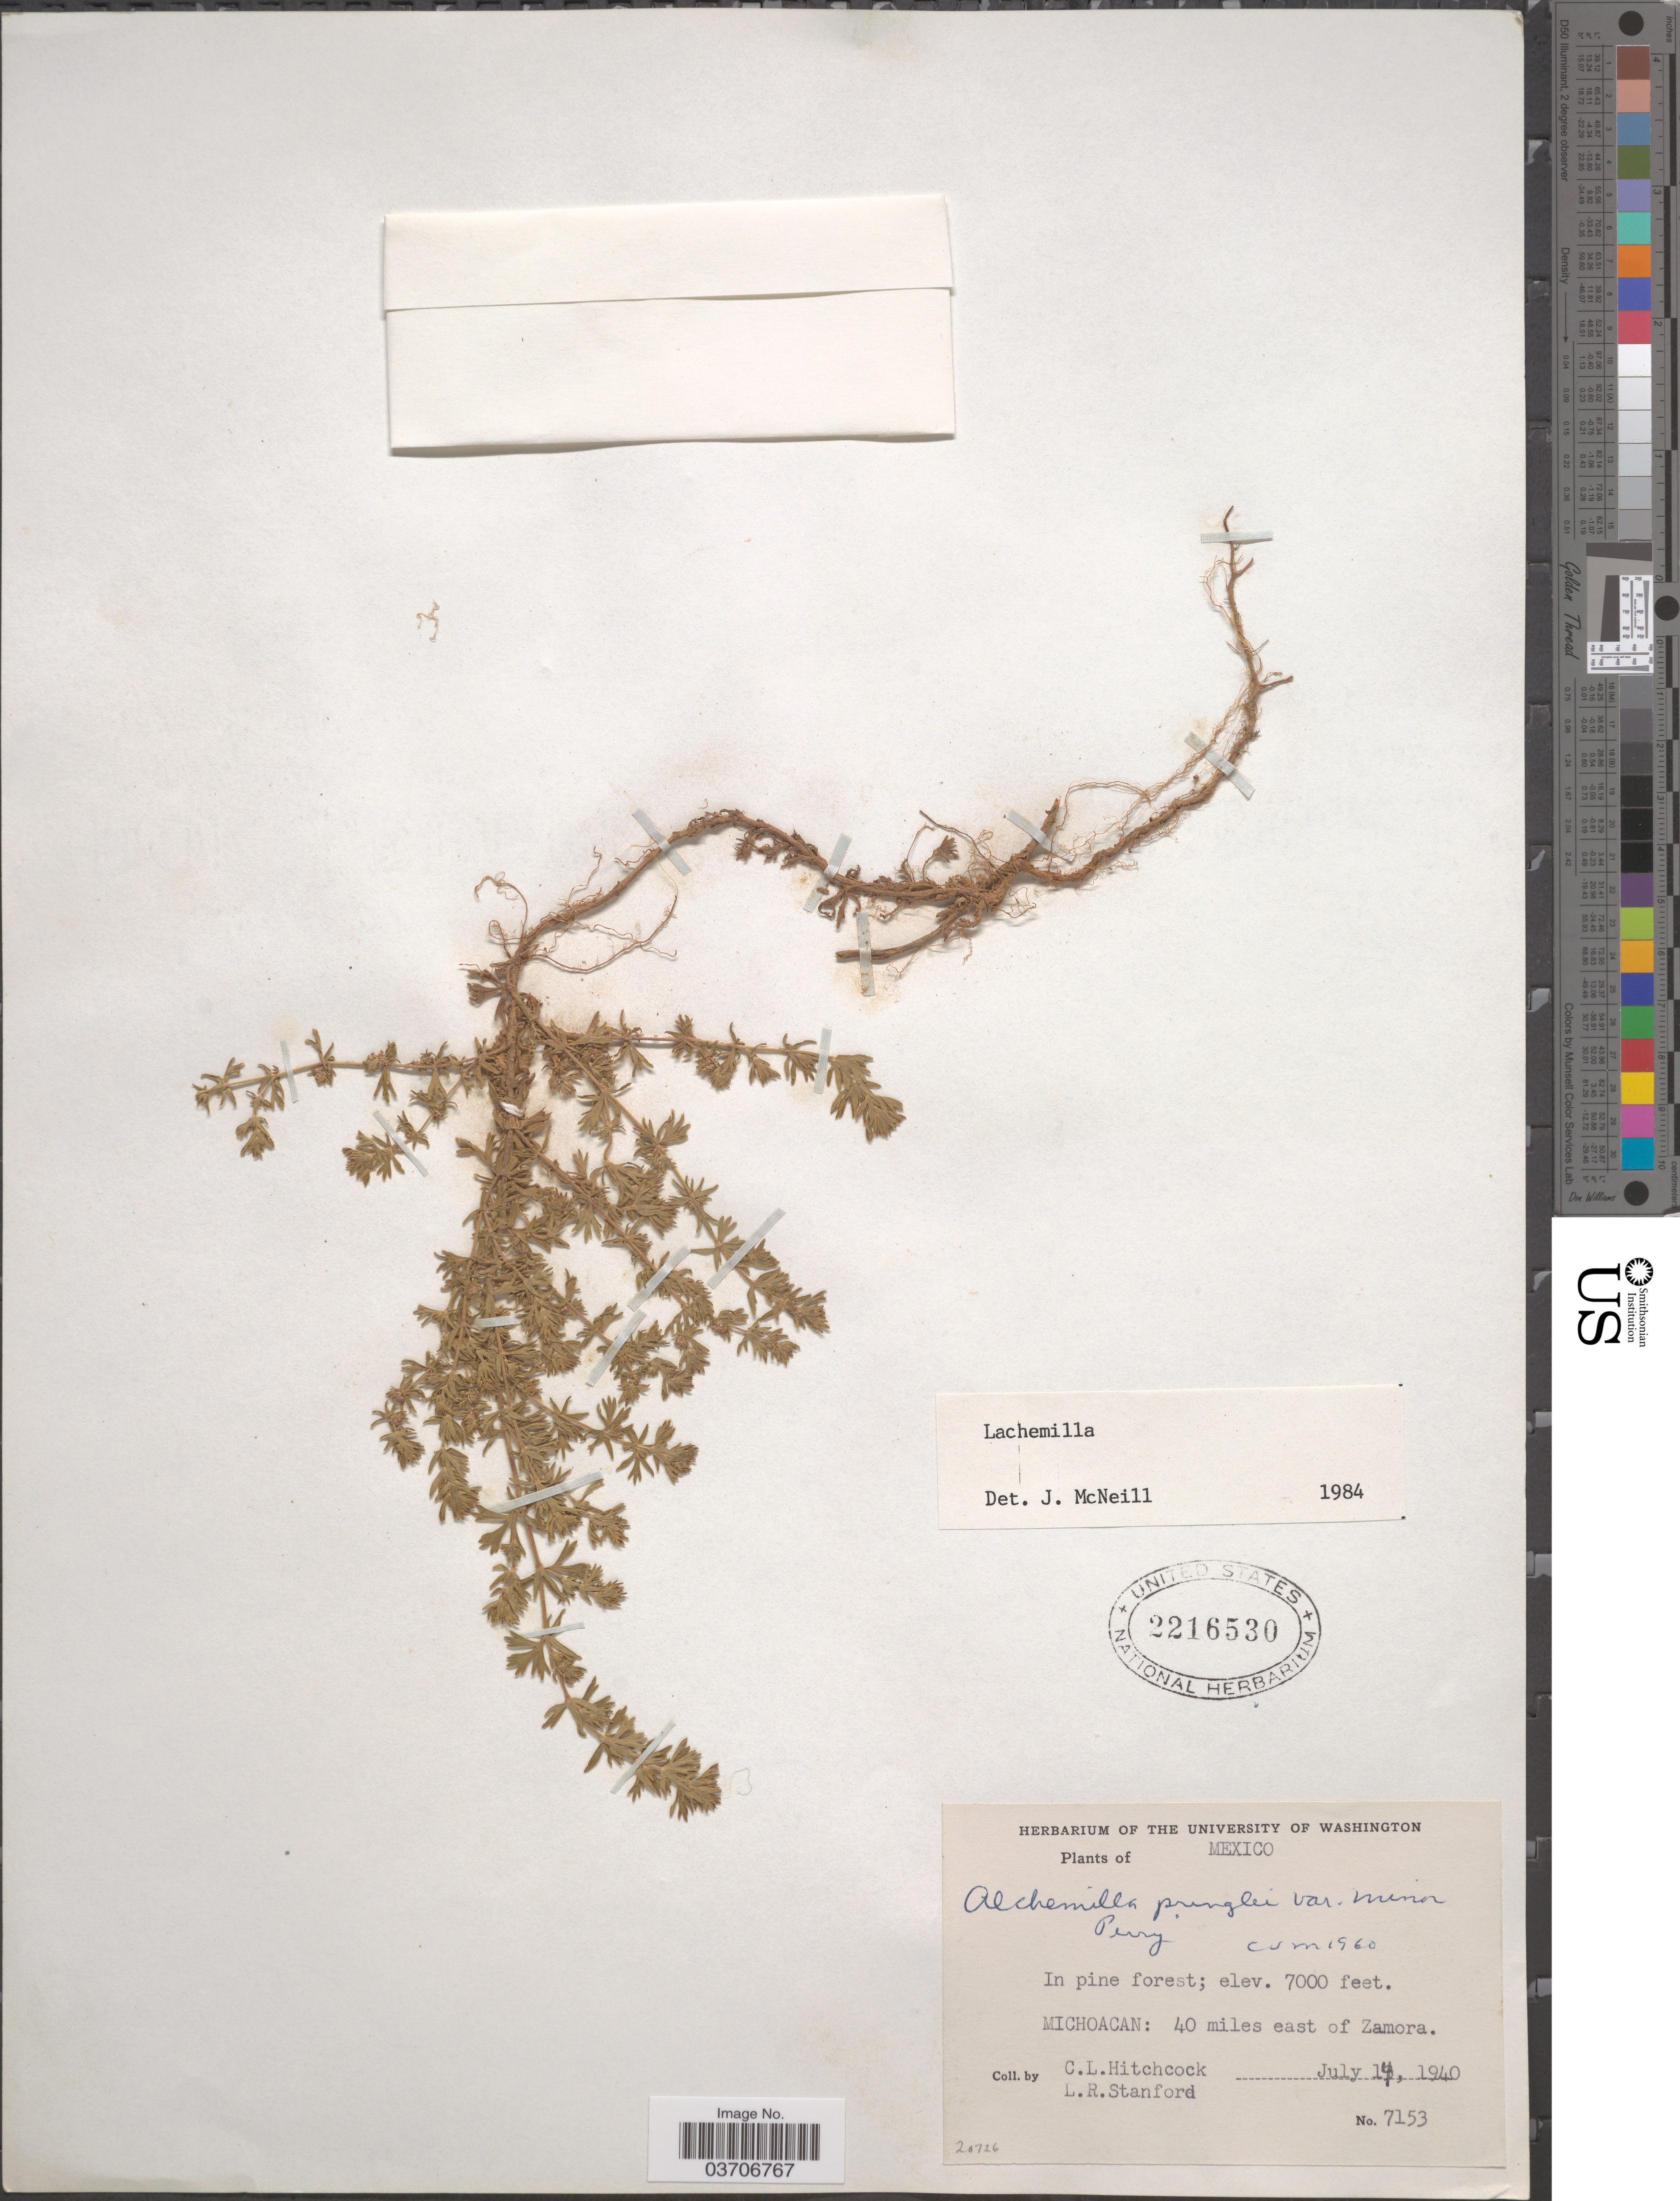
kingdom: Plantae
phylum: Tracheophyta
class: Magnoliopsida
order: Rosales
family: Rosaceae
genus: Lachemilla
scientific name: Lachemilla sp.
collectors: C. L. Hitchcock & L. R. Stanford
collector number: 7153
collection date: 1940-07-14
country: Mexico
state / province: Michoacán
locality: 40 miles east of Zamora.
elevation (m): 2134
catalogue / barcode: US 2216530